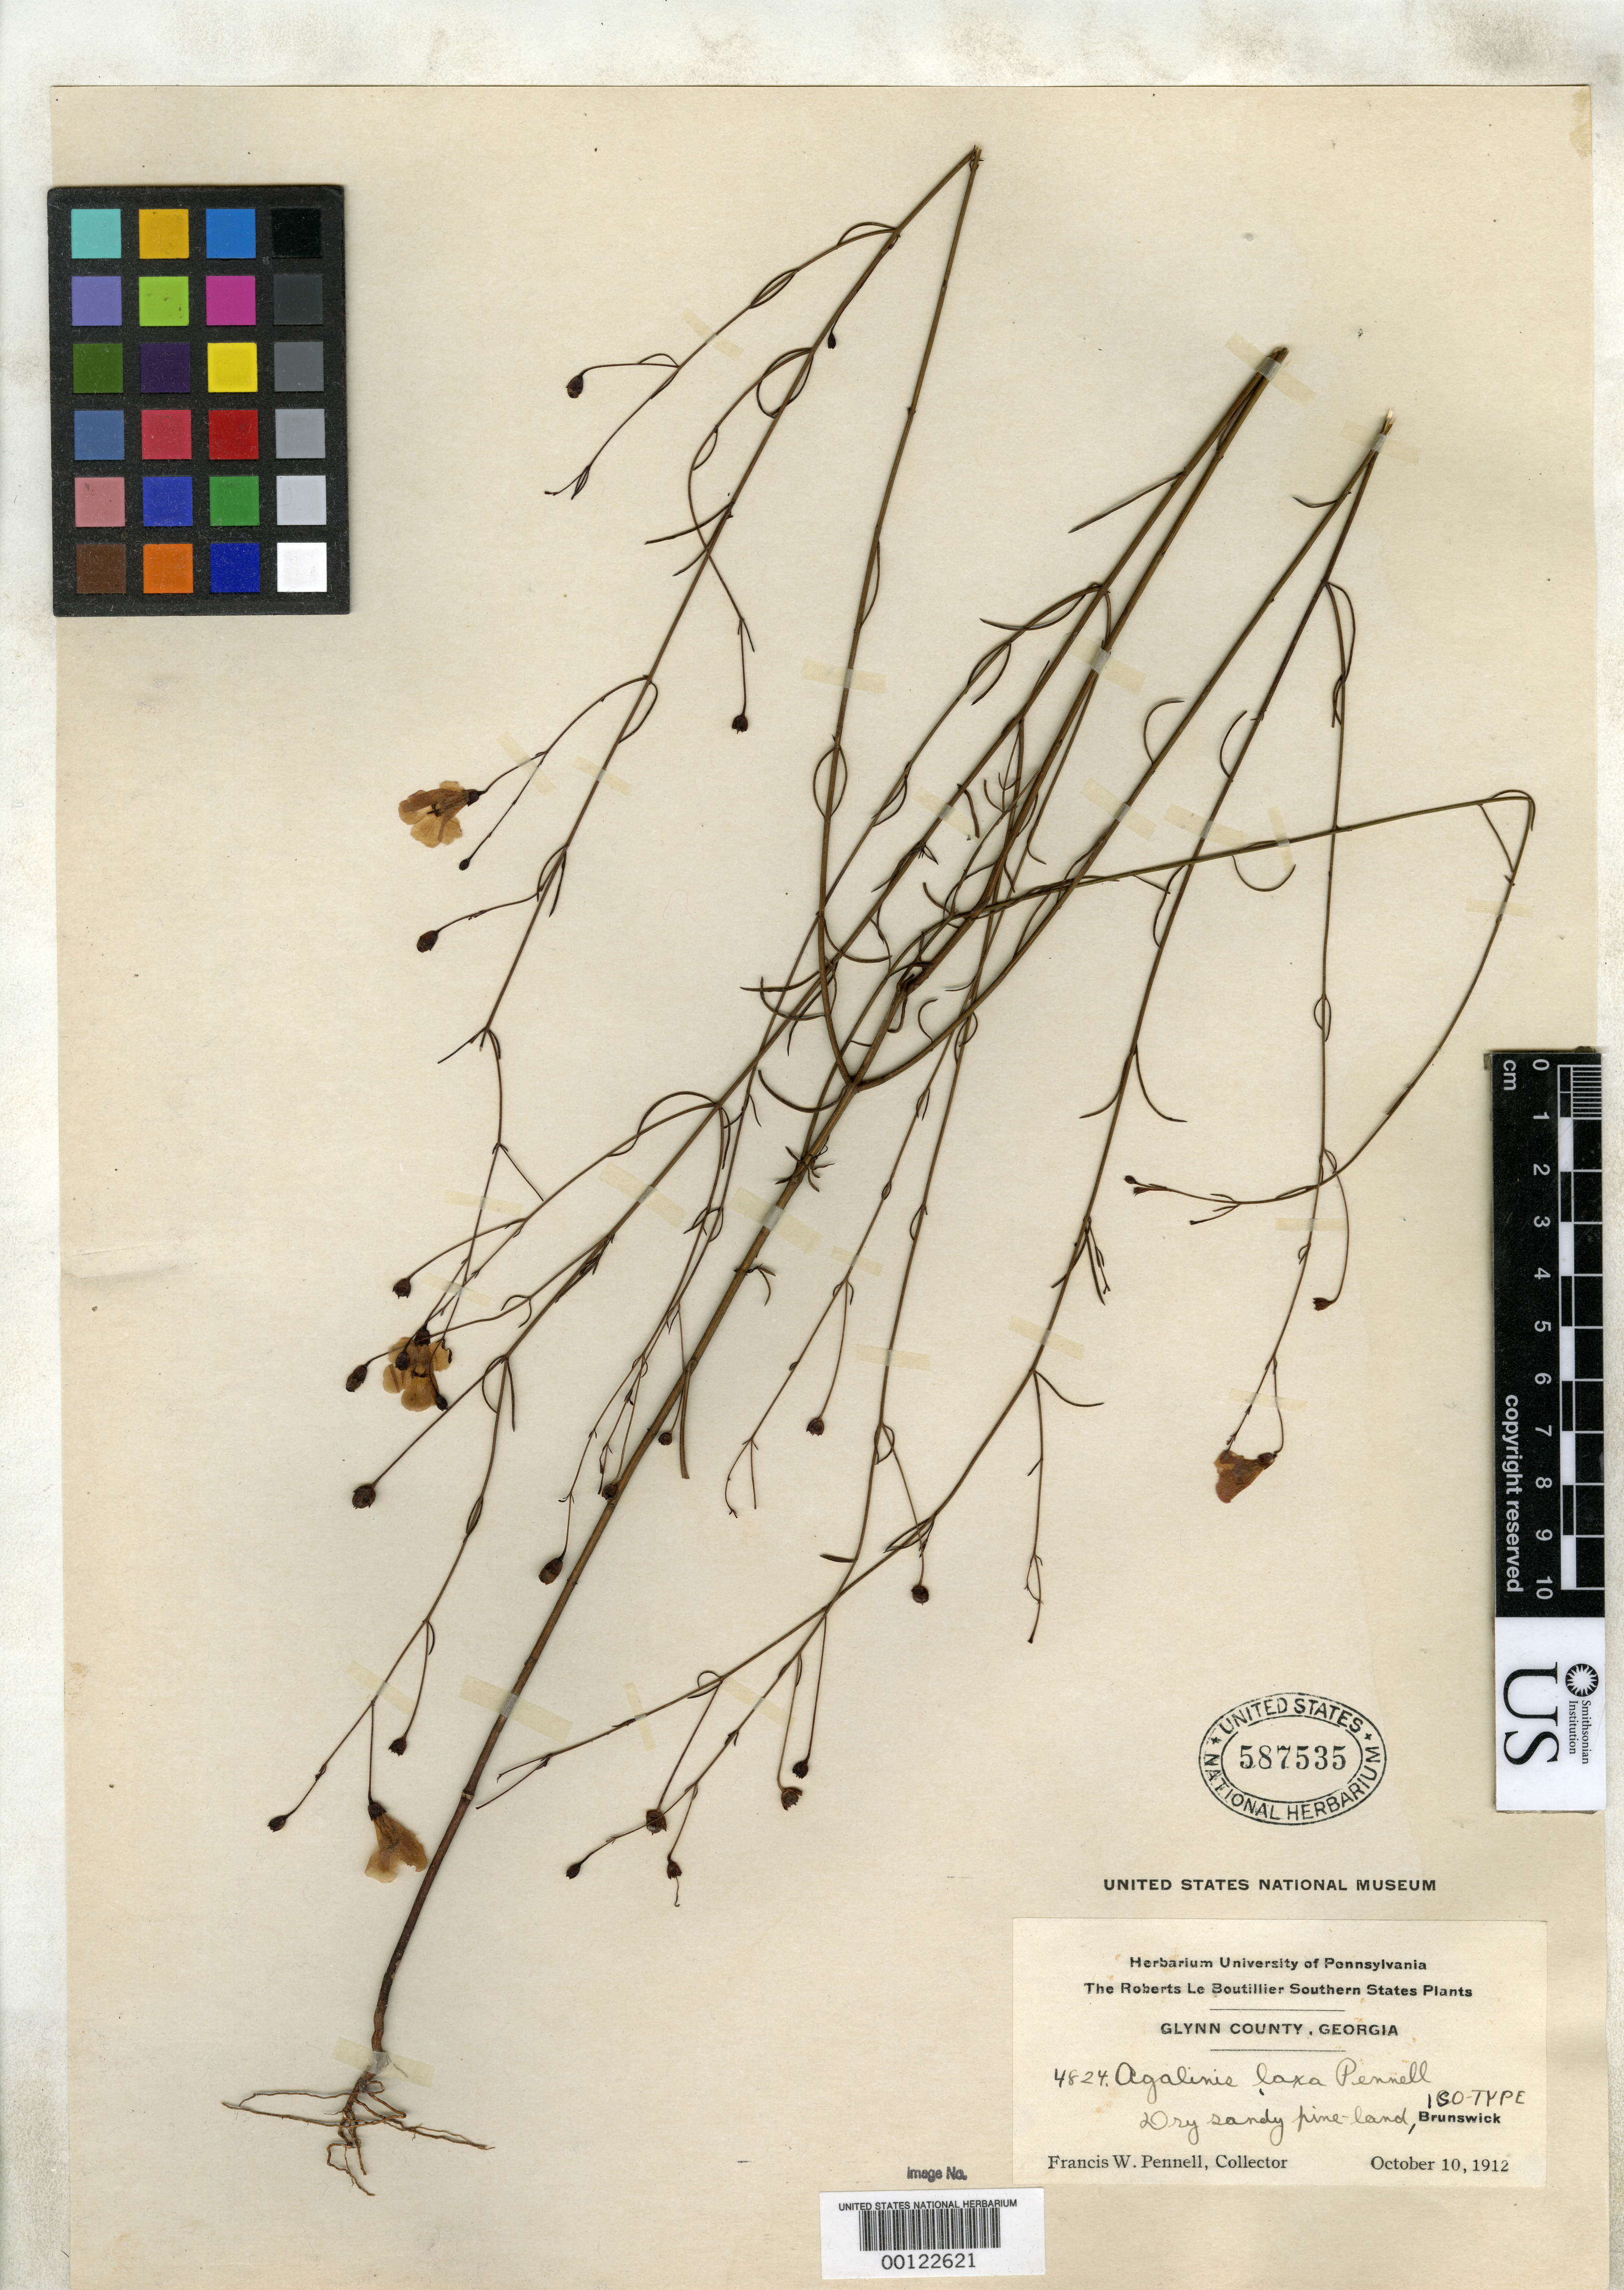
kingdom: Plantae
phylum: Tracheophyta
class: Magnoliopsida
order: Lamiales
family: Orobanchaceae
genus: Agalinis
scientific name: Agalinis laxa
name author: Pennell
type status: Isotype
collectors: F. W. Pennell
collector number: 4824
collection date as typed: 10 Oct 1912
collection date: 1912-10-10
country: United States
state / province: Georgia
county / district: Glynn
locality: Brunswick.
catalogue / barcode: US 587535